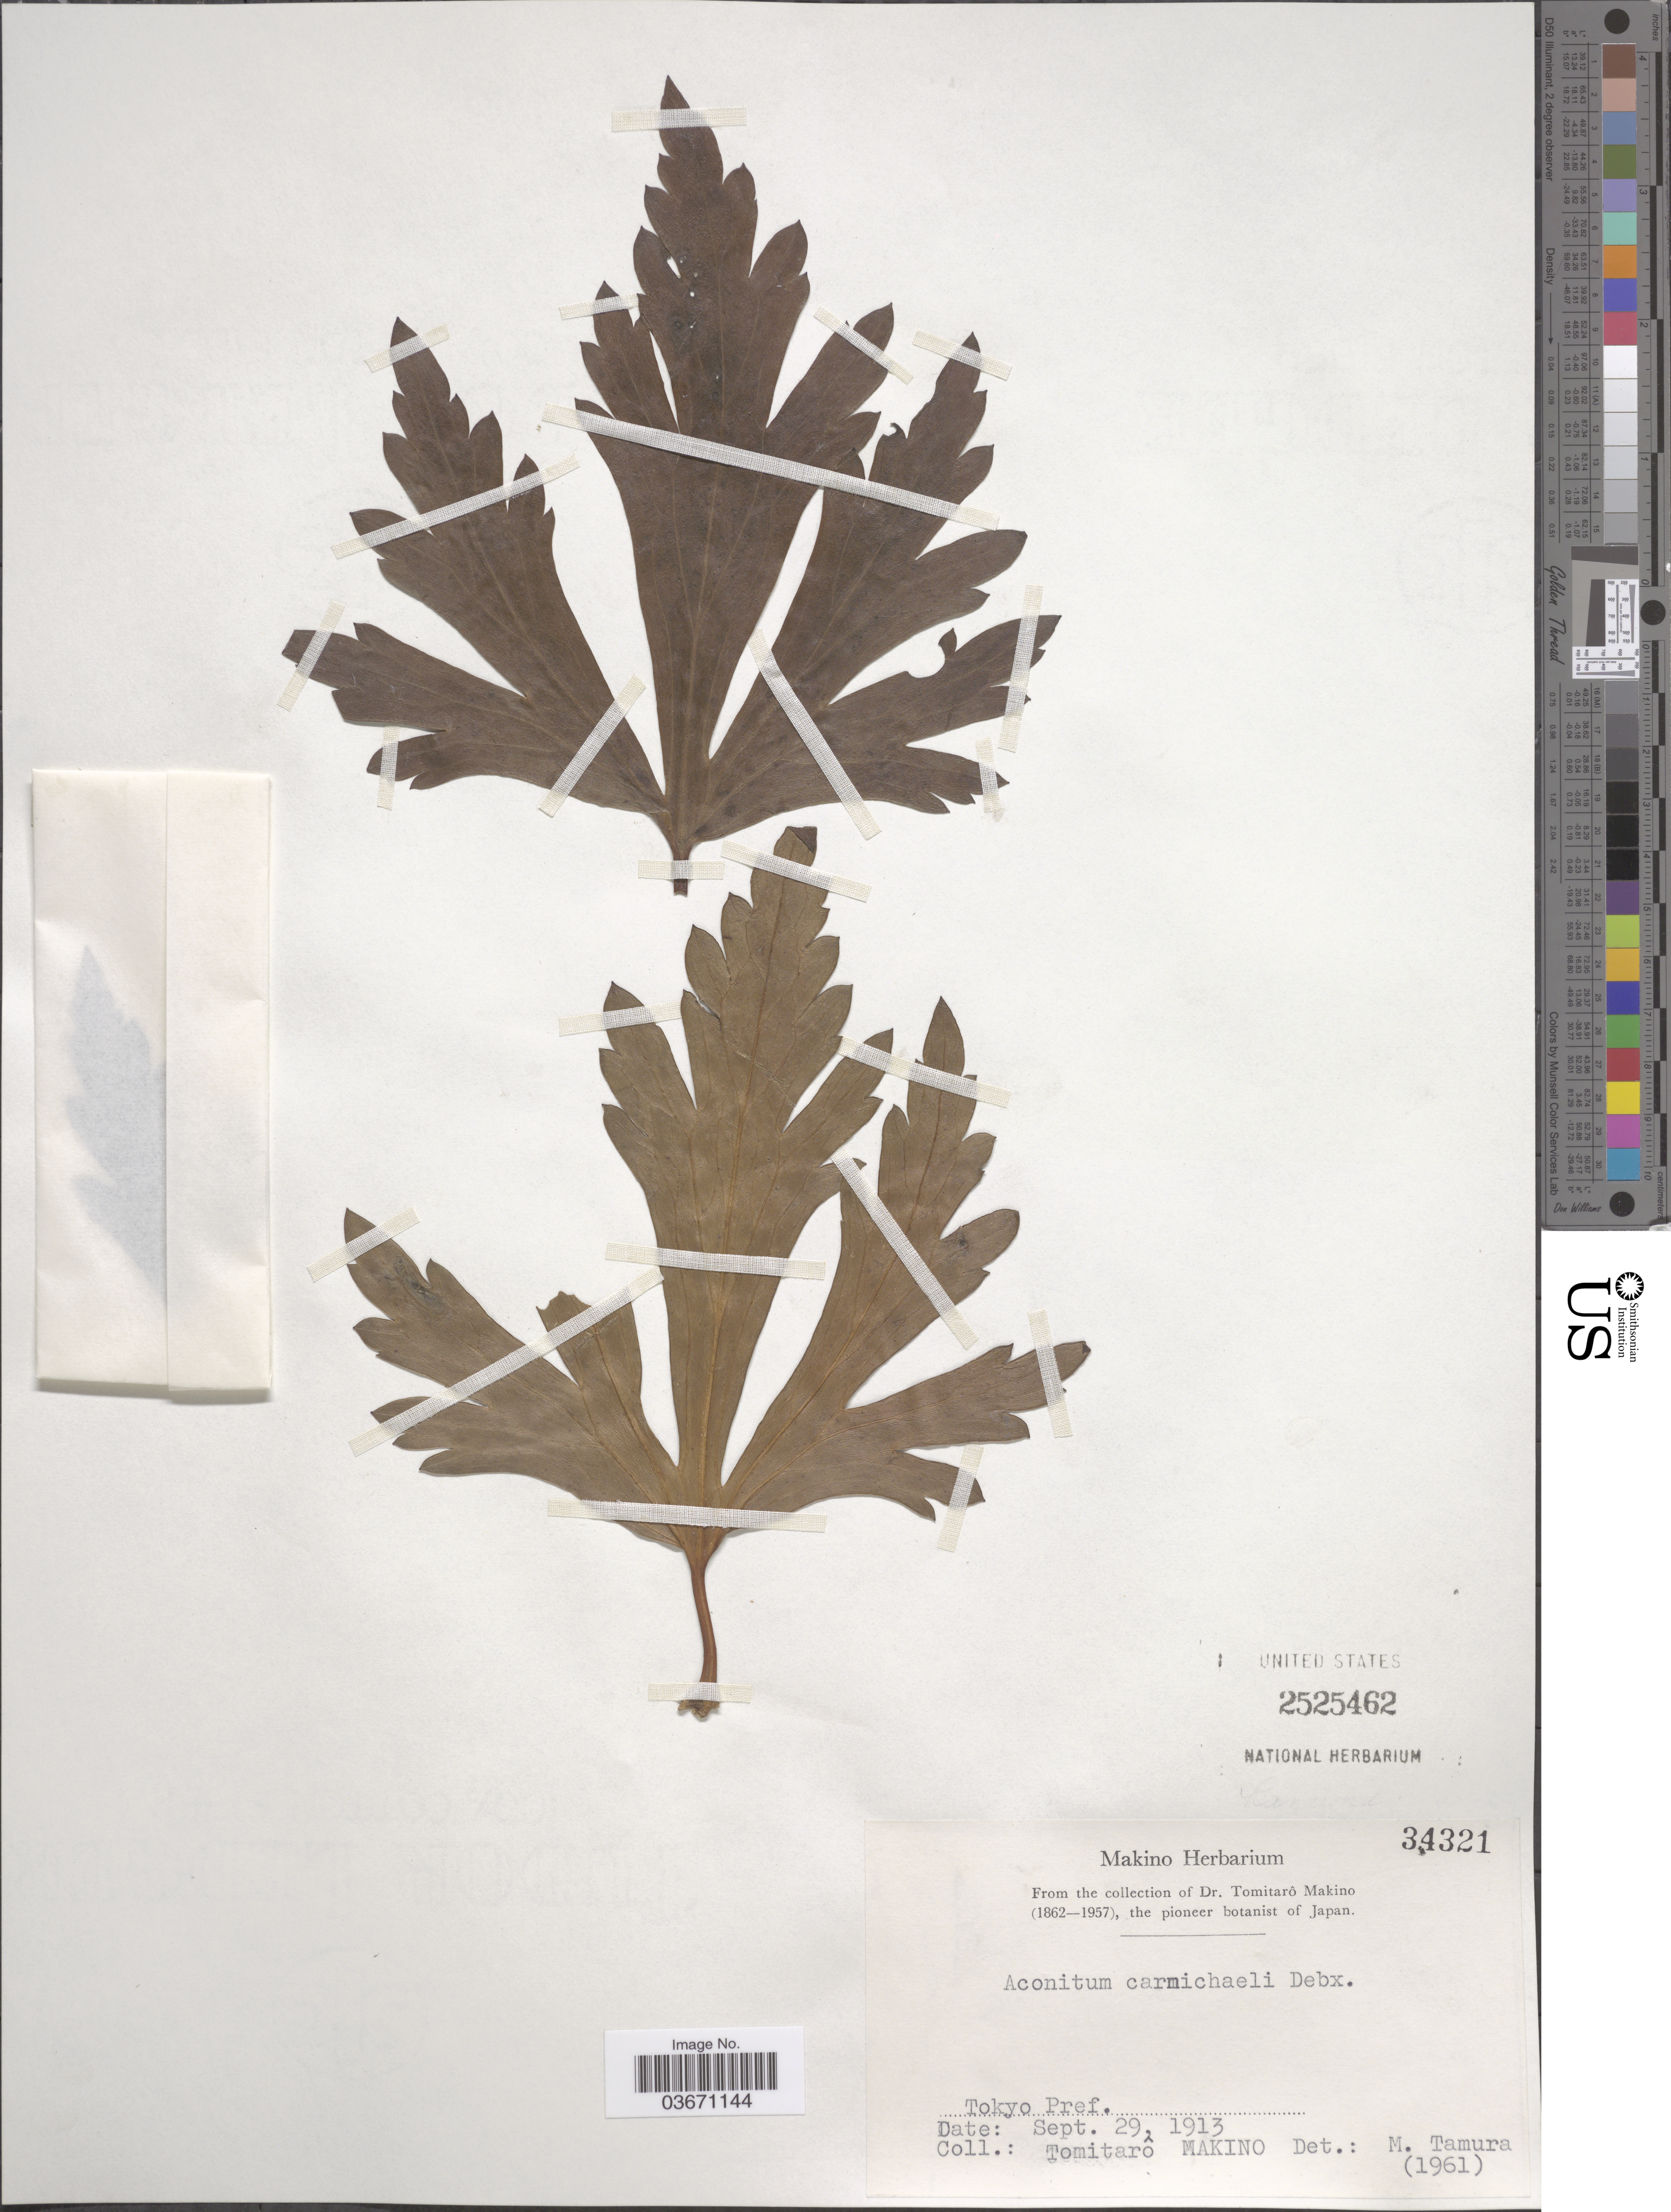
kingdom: Plantae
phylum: Tracheophyta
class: Magnoliopsida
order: Ranunculales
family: Ranunculaceae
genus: Aconitum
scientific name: Aconitum carmichaelii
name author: Debeaux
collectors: T. Makino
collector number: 34321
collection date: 1913-09-29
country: Japan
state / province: Tokyo, Federal City of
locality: Tokyo Pref.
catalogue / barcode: US 2525462